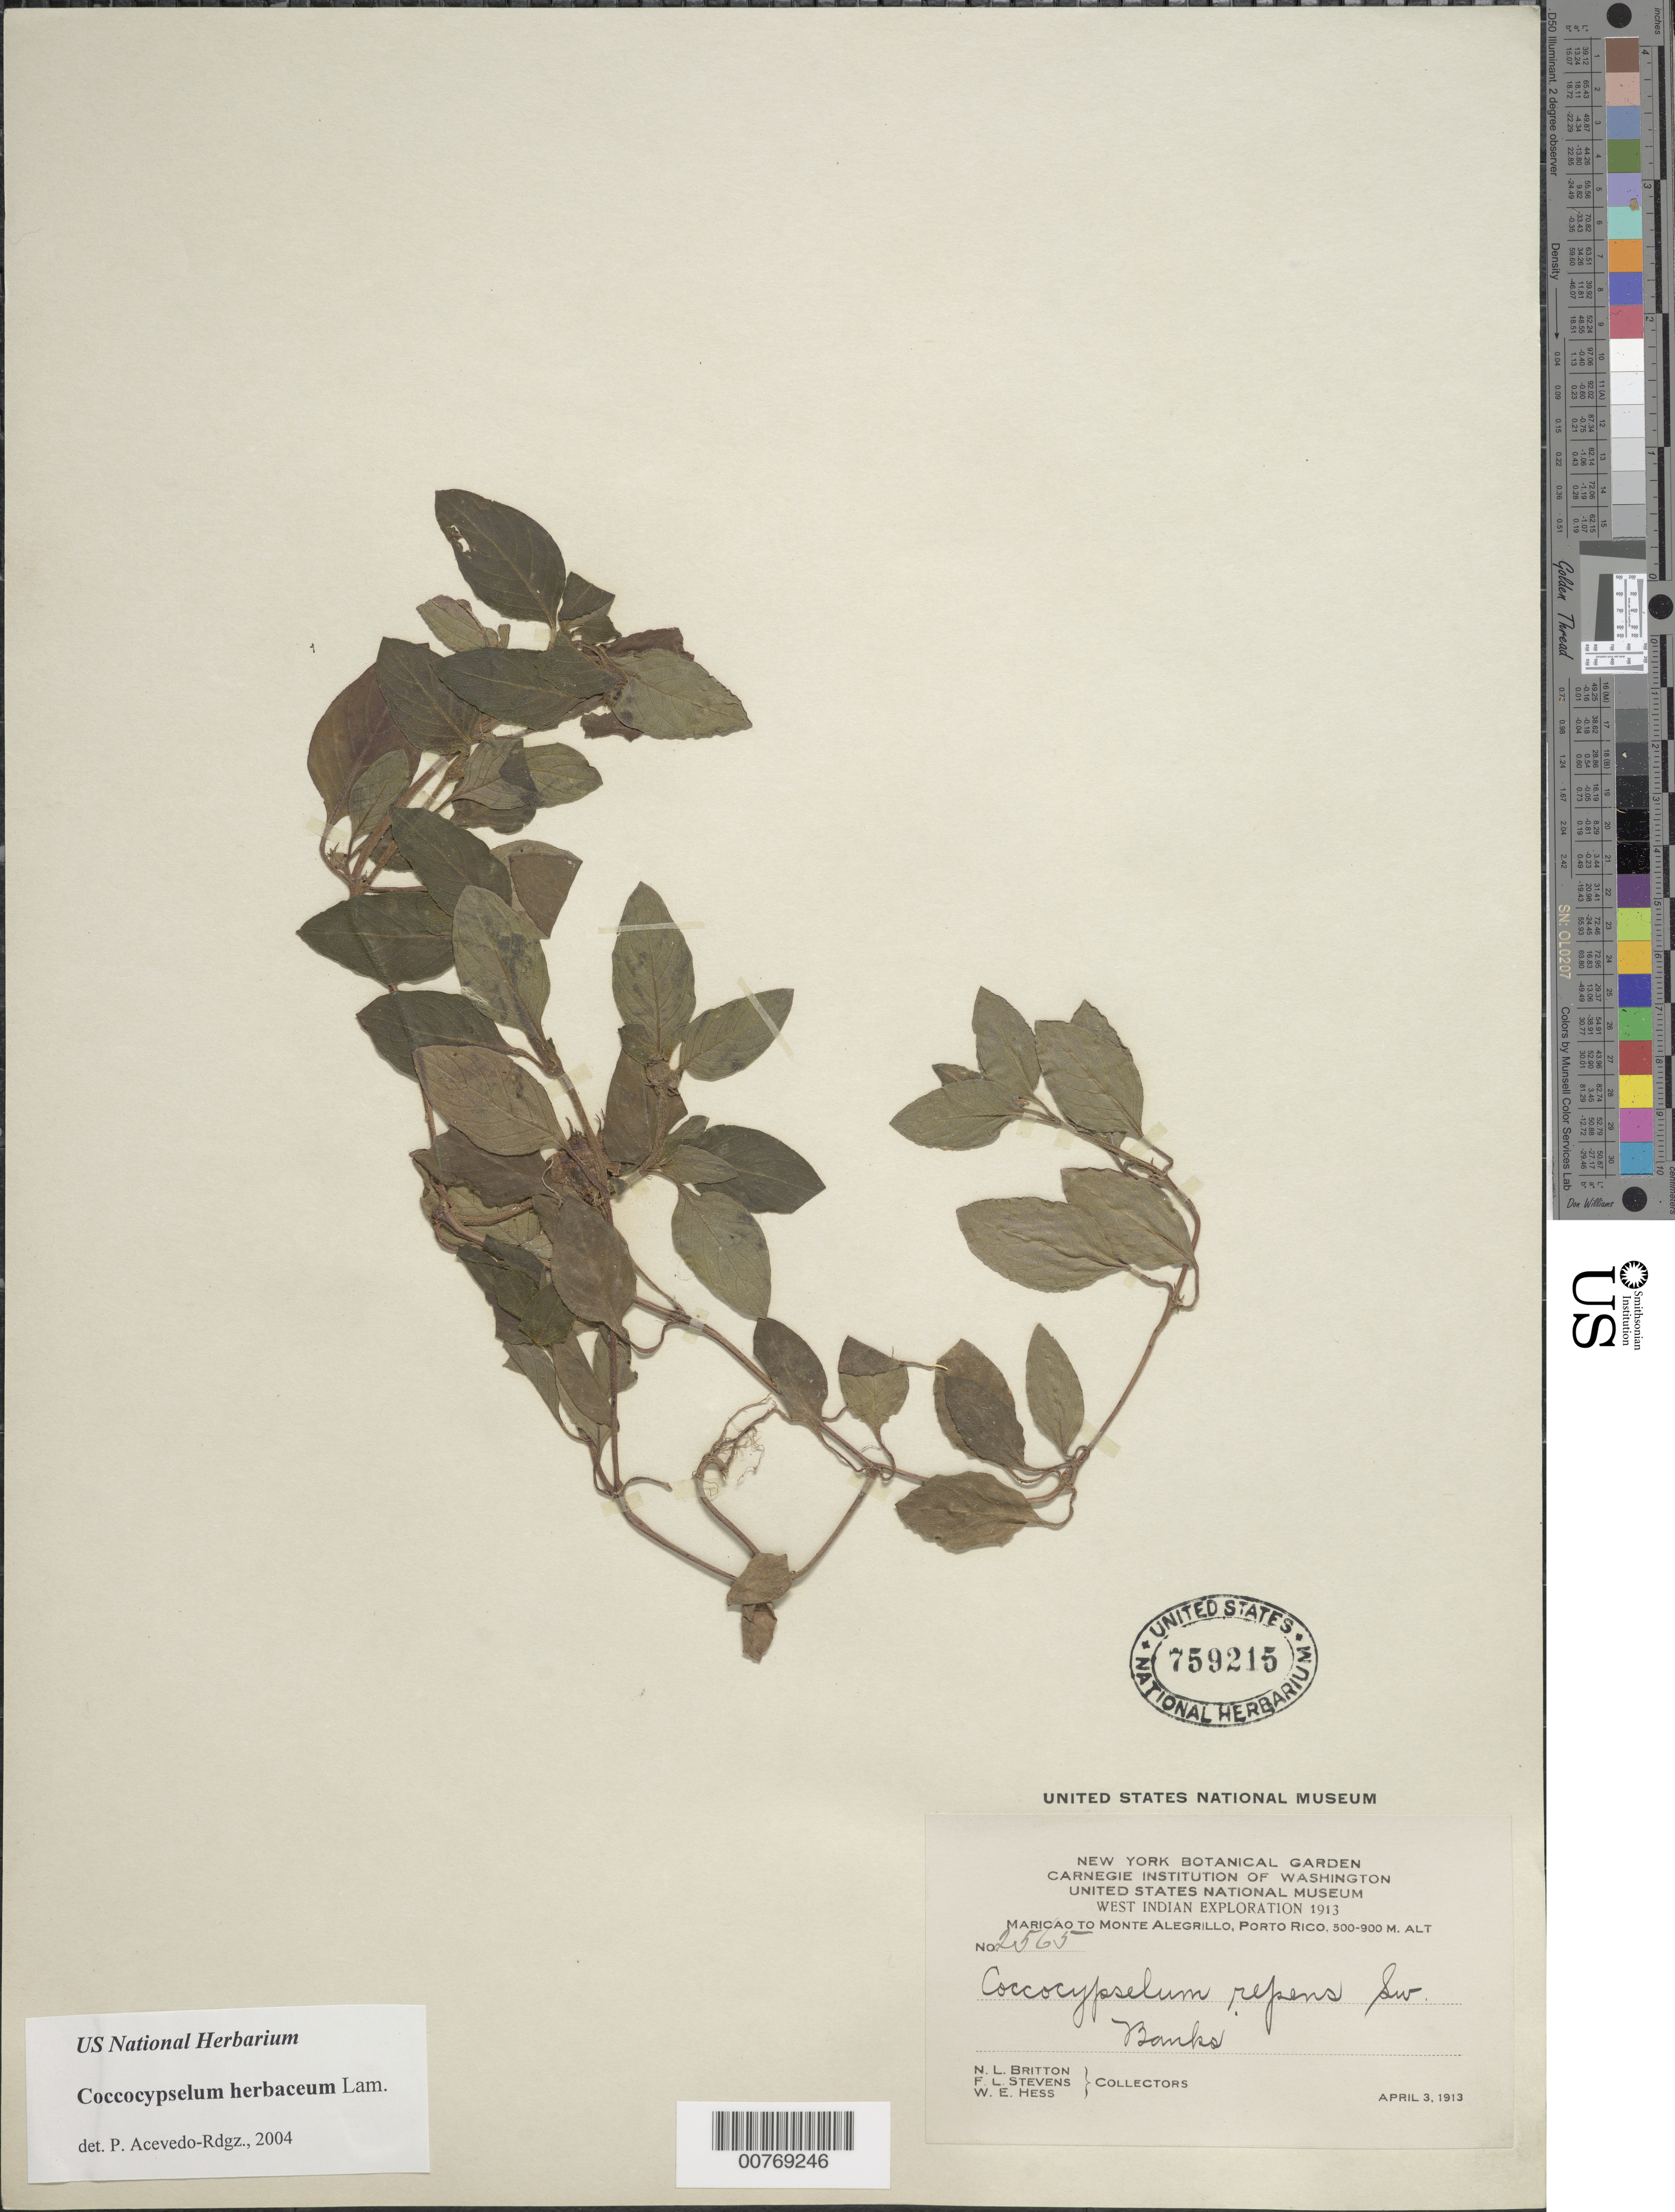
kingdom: Plantae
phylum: Tracheophyta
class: Magnoliopsida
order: Gentianales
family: Rubiaceae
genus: Coccocypselum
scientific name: Coccocypselum repens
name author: Sw.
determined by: Acevedo-Rodríguez, P., (BOT), Smithsonian Institution - National Museum of Natural History (UNITED STATES)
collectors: N. Britton, F. L. Stevens & W. Hess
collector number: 2565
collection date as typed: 03 Apr 1913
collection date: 1913-04-03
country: Puerto Rico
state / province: Maricao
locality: Maricao to Monte Alegrillo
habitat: Banks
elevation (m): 500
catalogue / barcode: US 759215